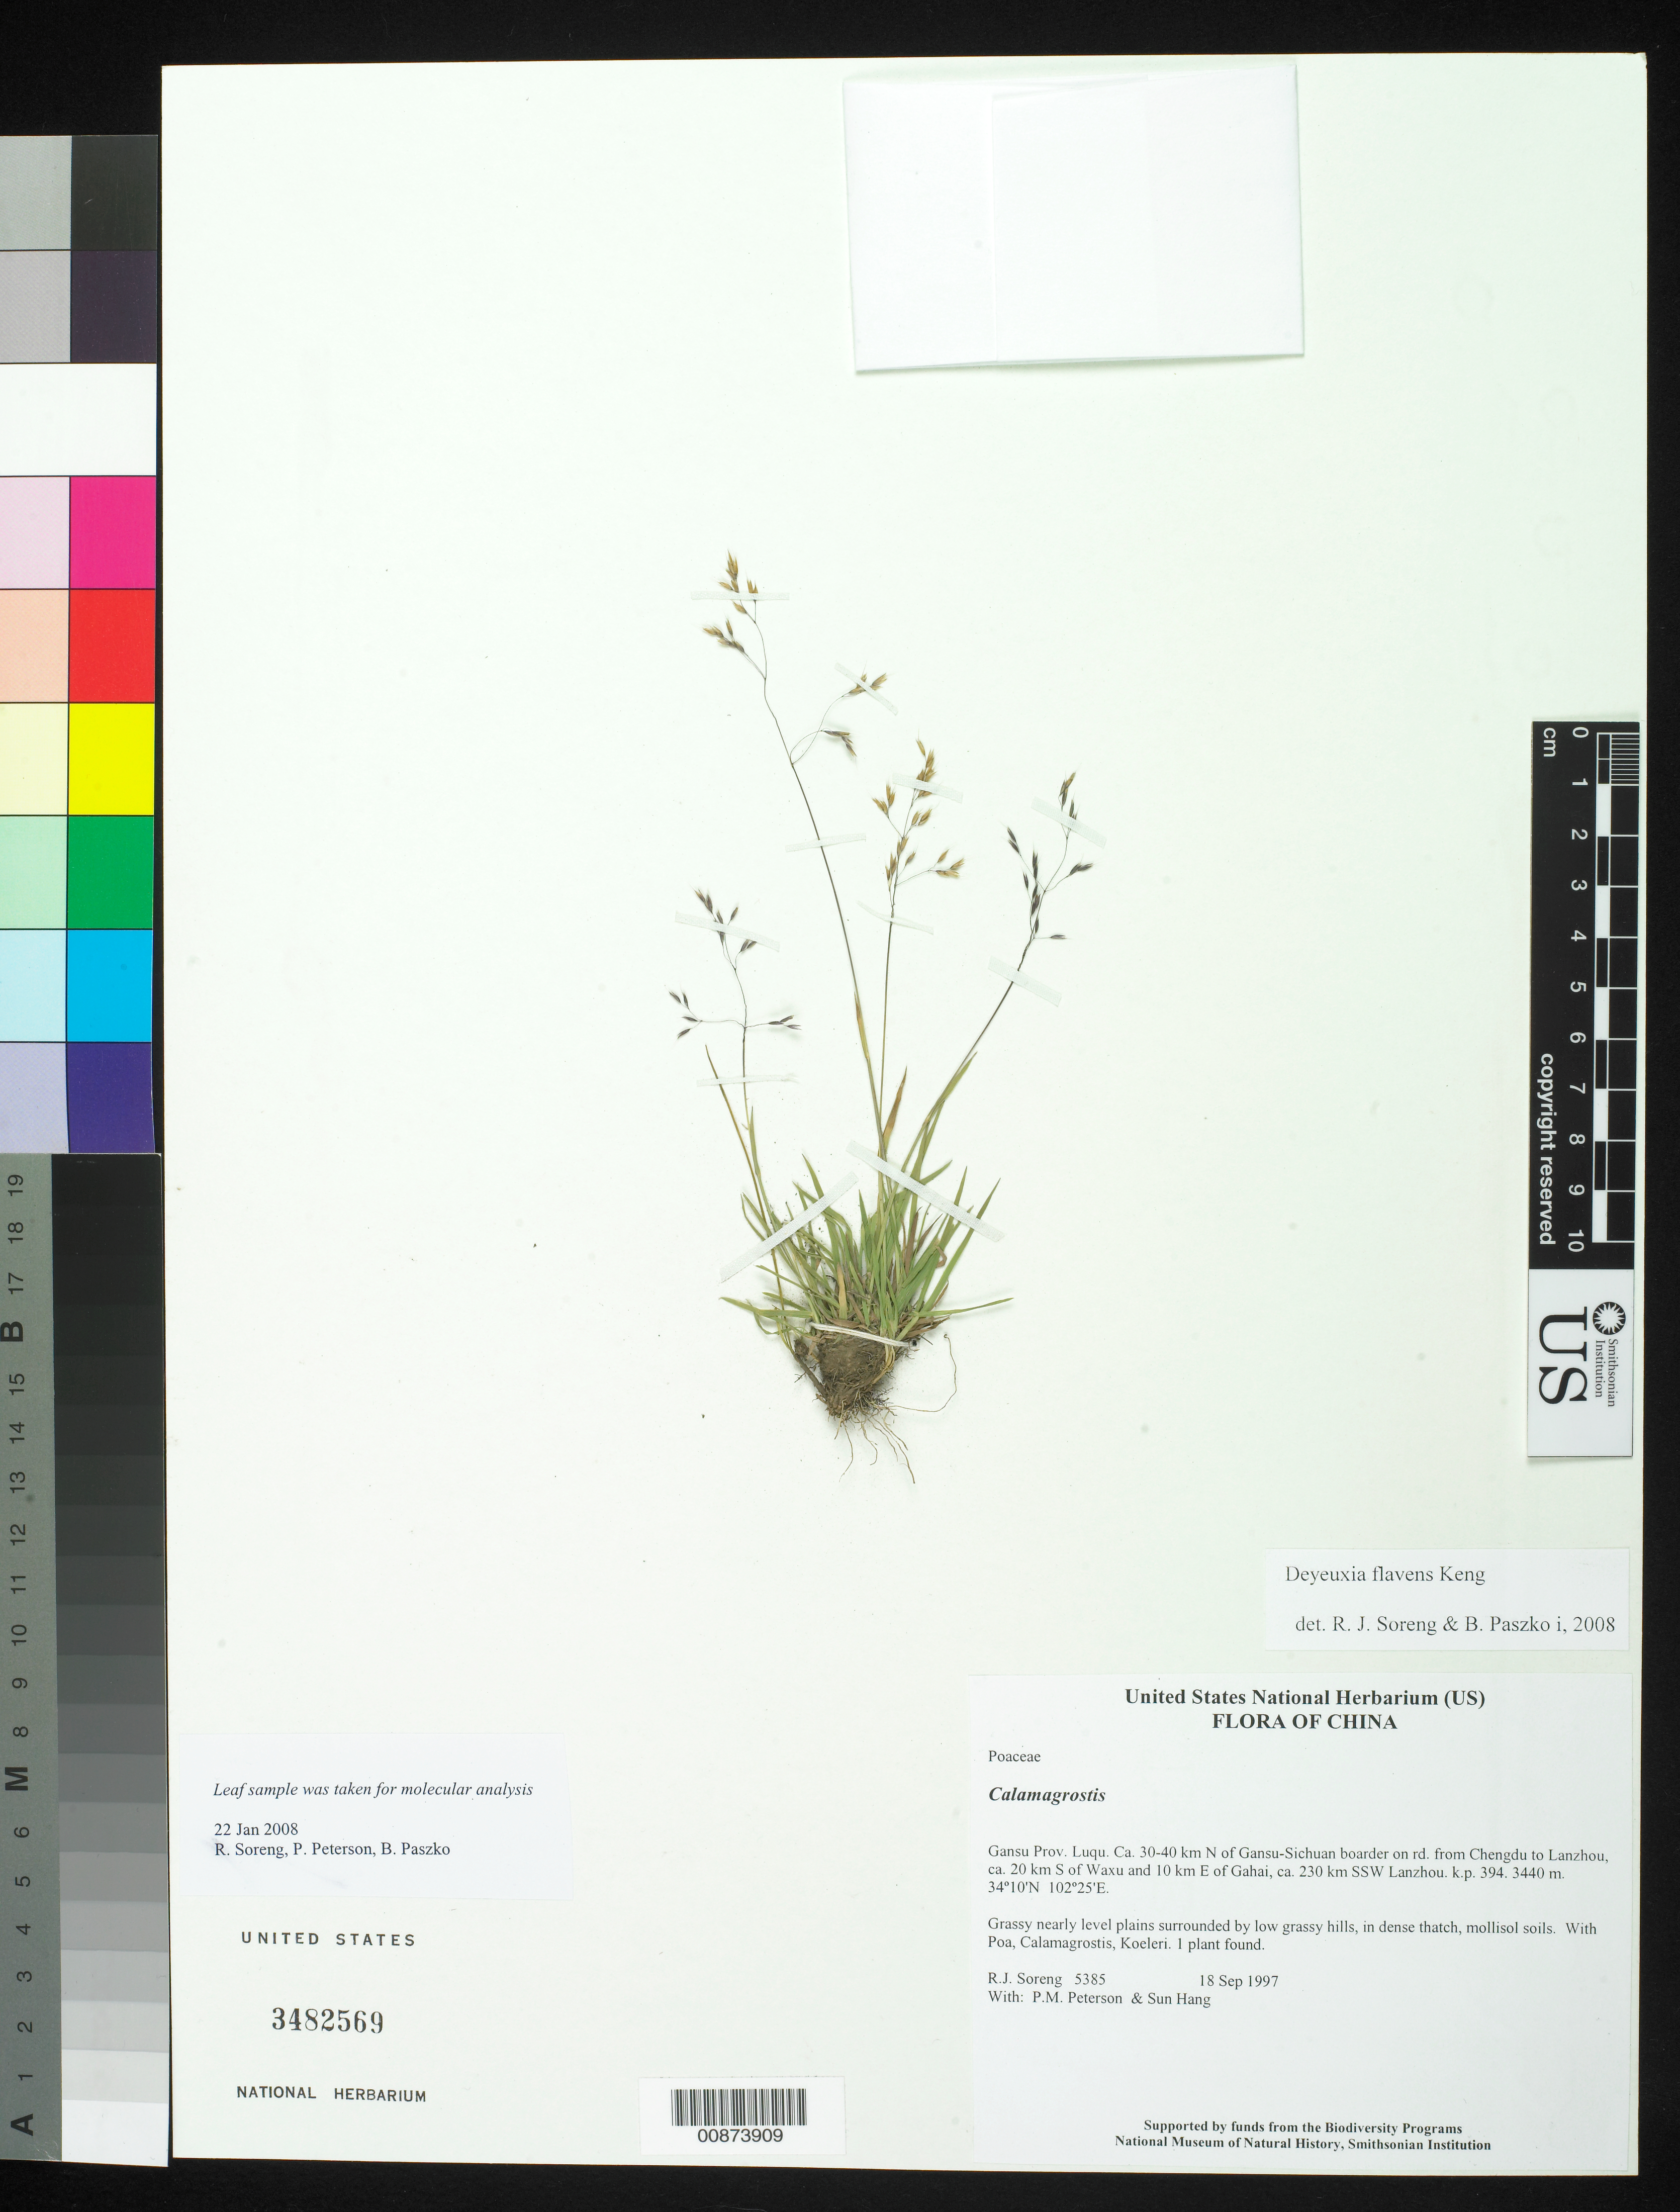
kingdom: Plantae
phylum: Tracheophyta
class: Liliopsida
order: Poales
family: Poaceae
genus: Calamagrostis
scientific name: Calamagrostis tripilifera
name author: Hook. f.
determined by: Paszko, B.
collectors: R. J. Soreng, P. M. Peterson & Sun Hang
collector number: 5385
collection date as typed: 18 Sep 1997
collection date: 1997-09-18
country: China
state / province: Gansu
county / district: Luqu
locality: Ca. 30-40 km N of Gansu-Sichuan boarder on rd. from Chengdu to Lanzhou, ca. 20 km S of Waxu and 10 km E of Gahai, ca. 230 km SSW Lanzhou. k.p. 394.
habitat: Grassy nearly level plains surrounded by low grassy hills, in dense thatch, mollisol soils. With Poa, Calamagrostis, Koeleri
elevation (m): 3440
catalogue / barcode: US 3482569